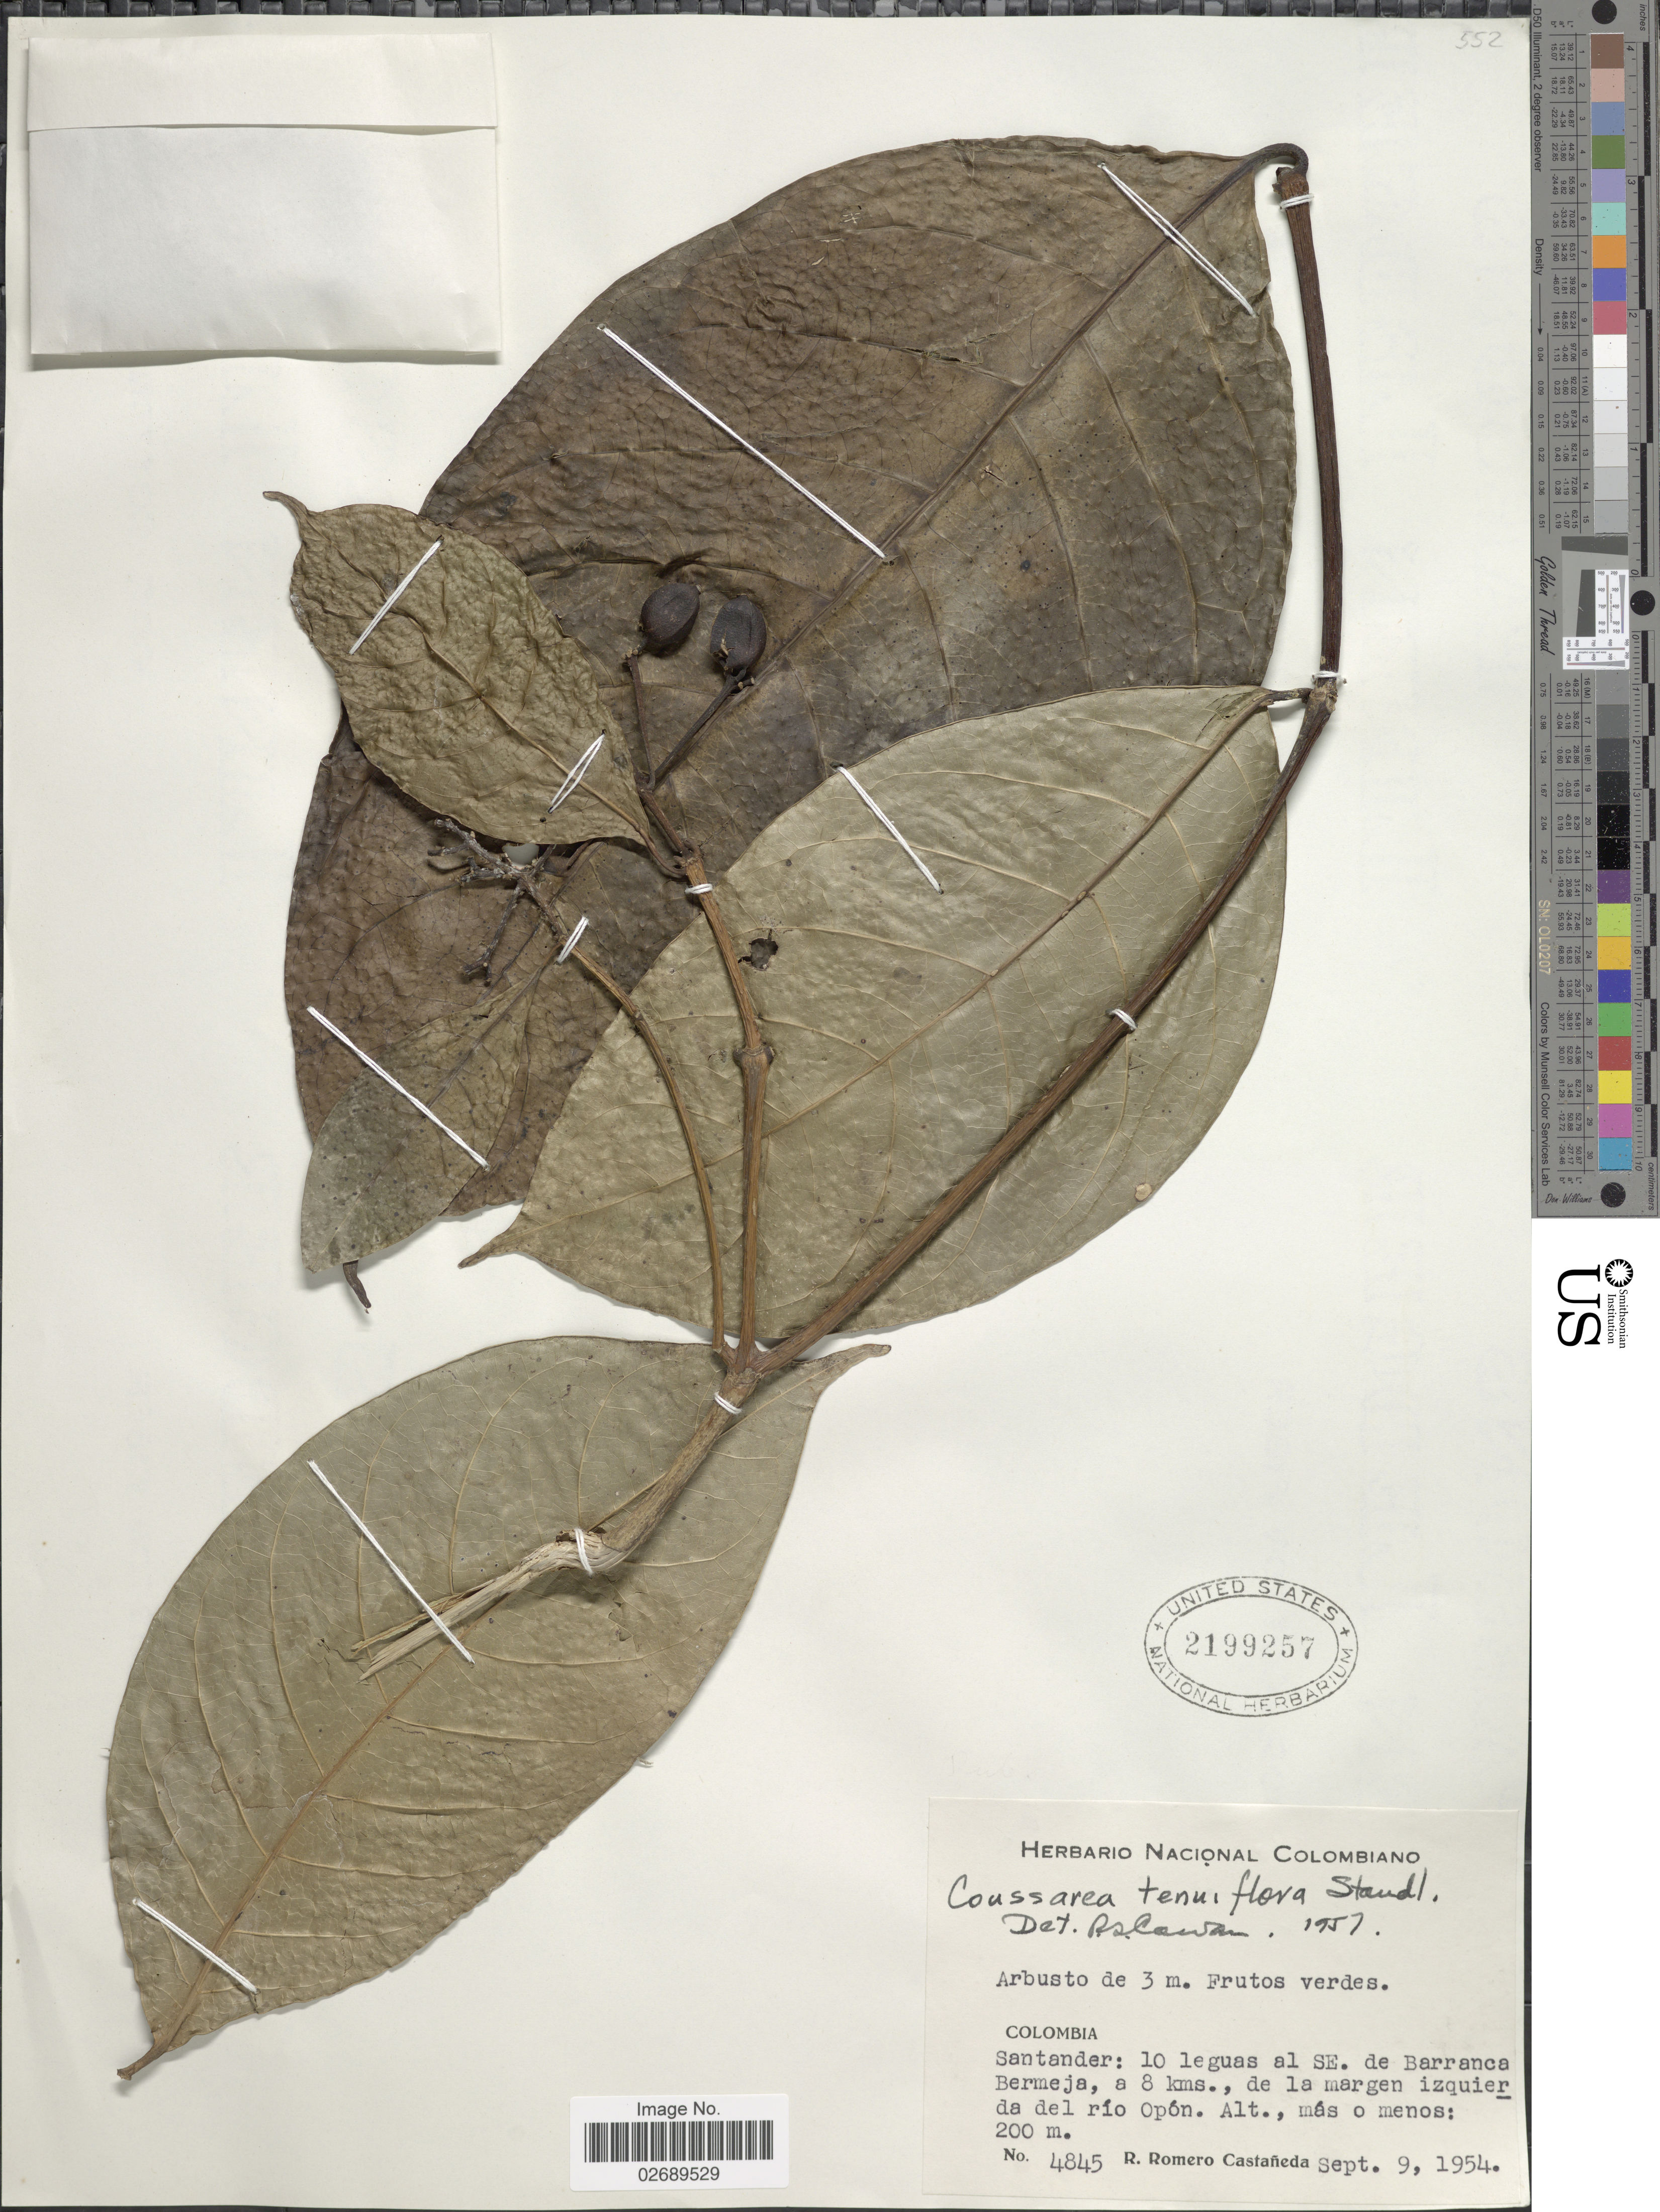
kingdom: Plantae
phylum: Tracheophyta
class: Magnoliopsida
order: Gentianales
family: Rubiaceae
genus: Coussarea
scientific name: Coussarea tenuiflora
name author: Standl.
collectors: R. Romero Castañeda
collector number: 4845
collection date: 1954-09-09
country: Colombia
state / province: Santander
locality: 10 leguas al SE. de Barranca Bermeja, a 8 kms. de la margen izquierda del río Opón.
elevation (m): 200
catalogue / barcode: US 2199257